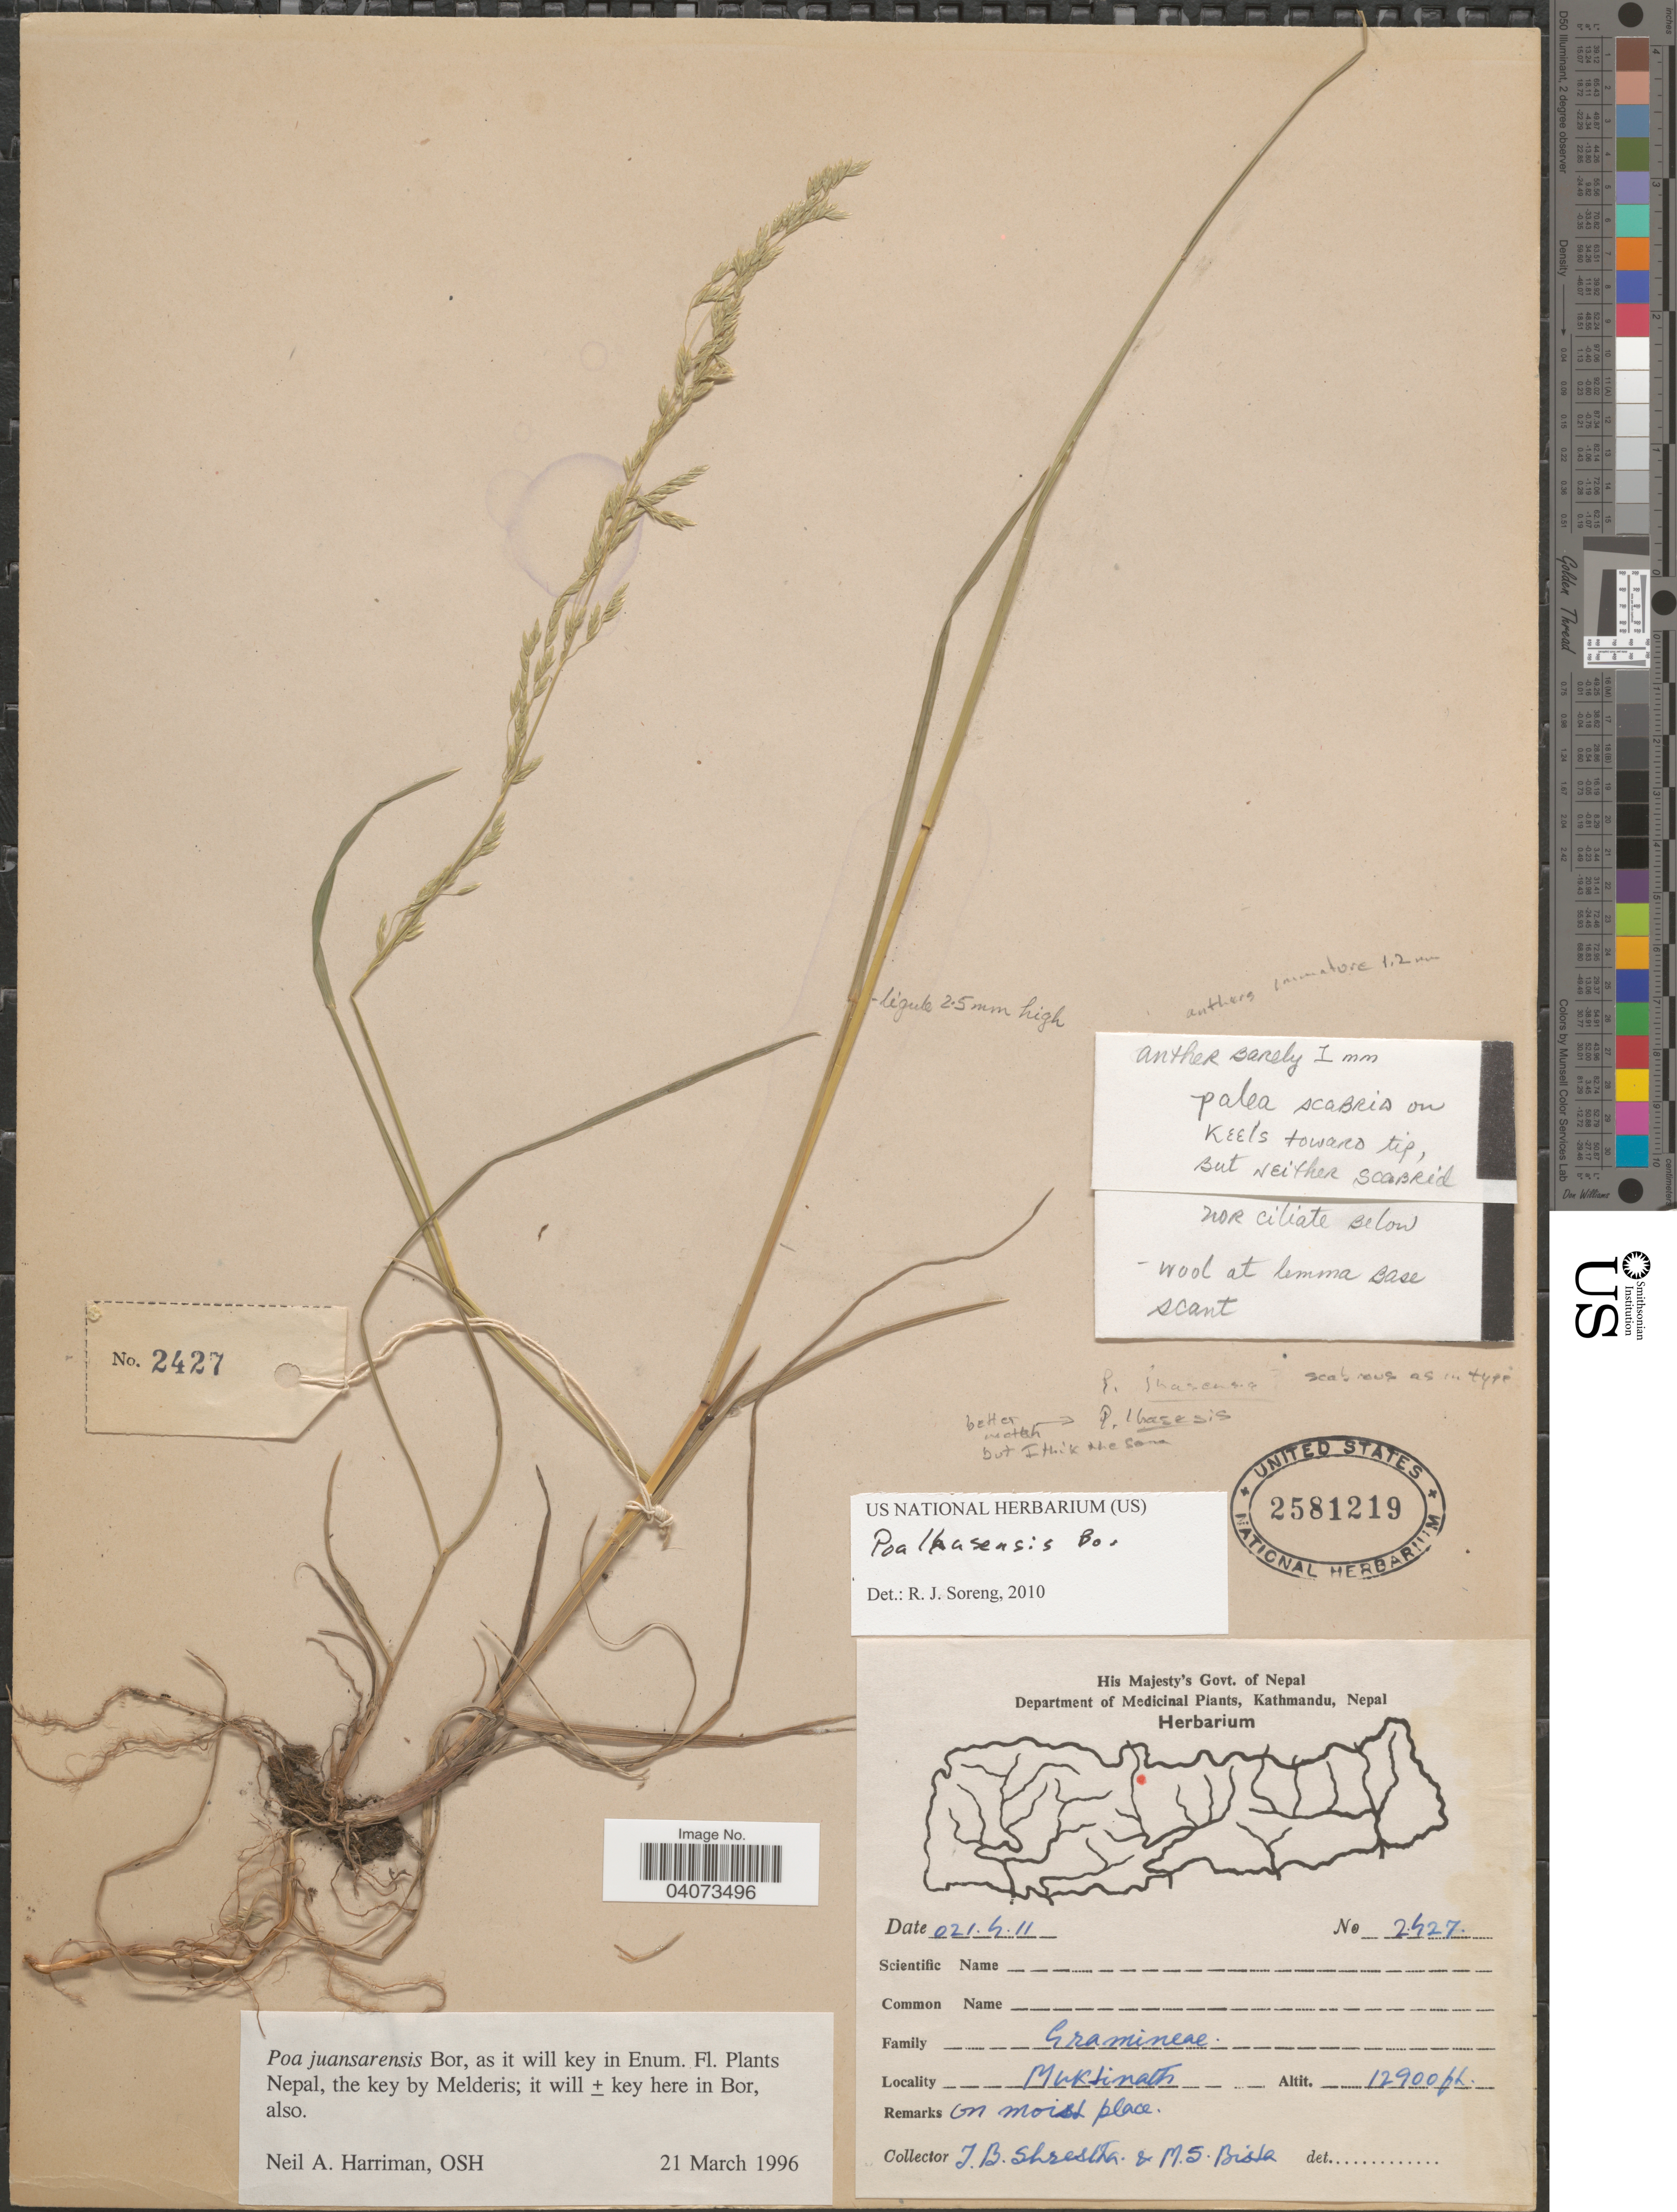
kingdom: Plantae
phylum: Tracheophyta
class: Liliopsida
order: Poales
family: Poaceae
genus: Poa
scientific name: Poa lhasaensis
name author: T. Koyama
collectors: T. B. Shrestha & M. Bista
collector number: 2427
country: Nepal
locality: Muktinath.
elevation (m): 3932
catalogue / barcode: US 2581219